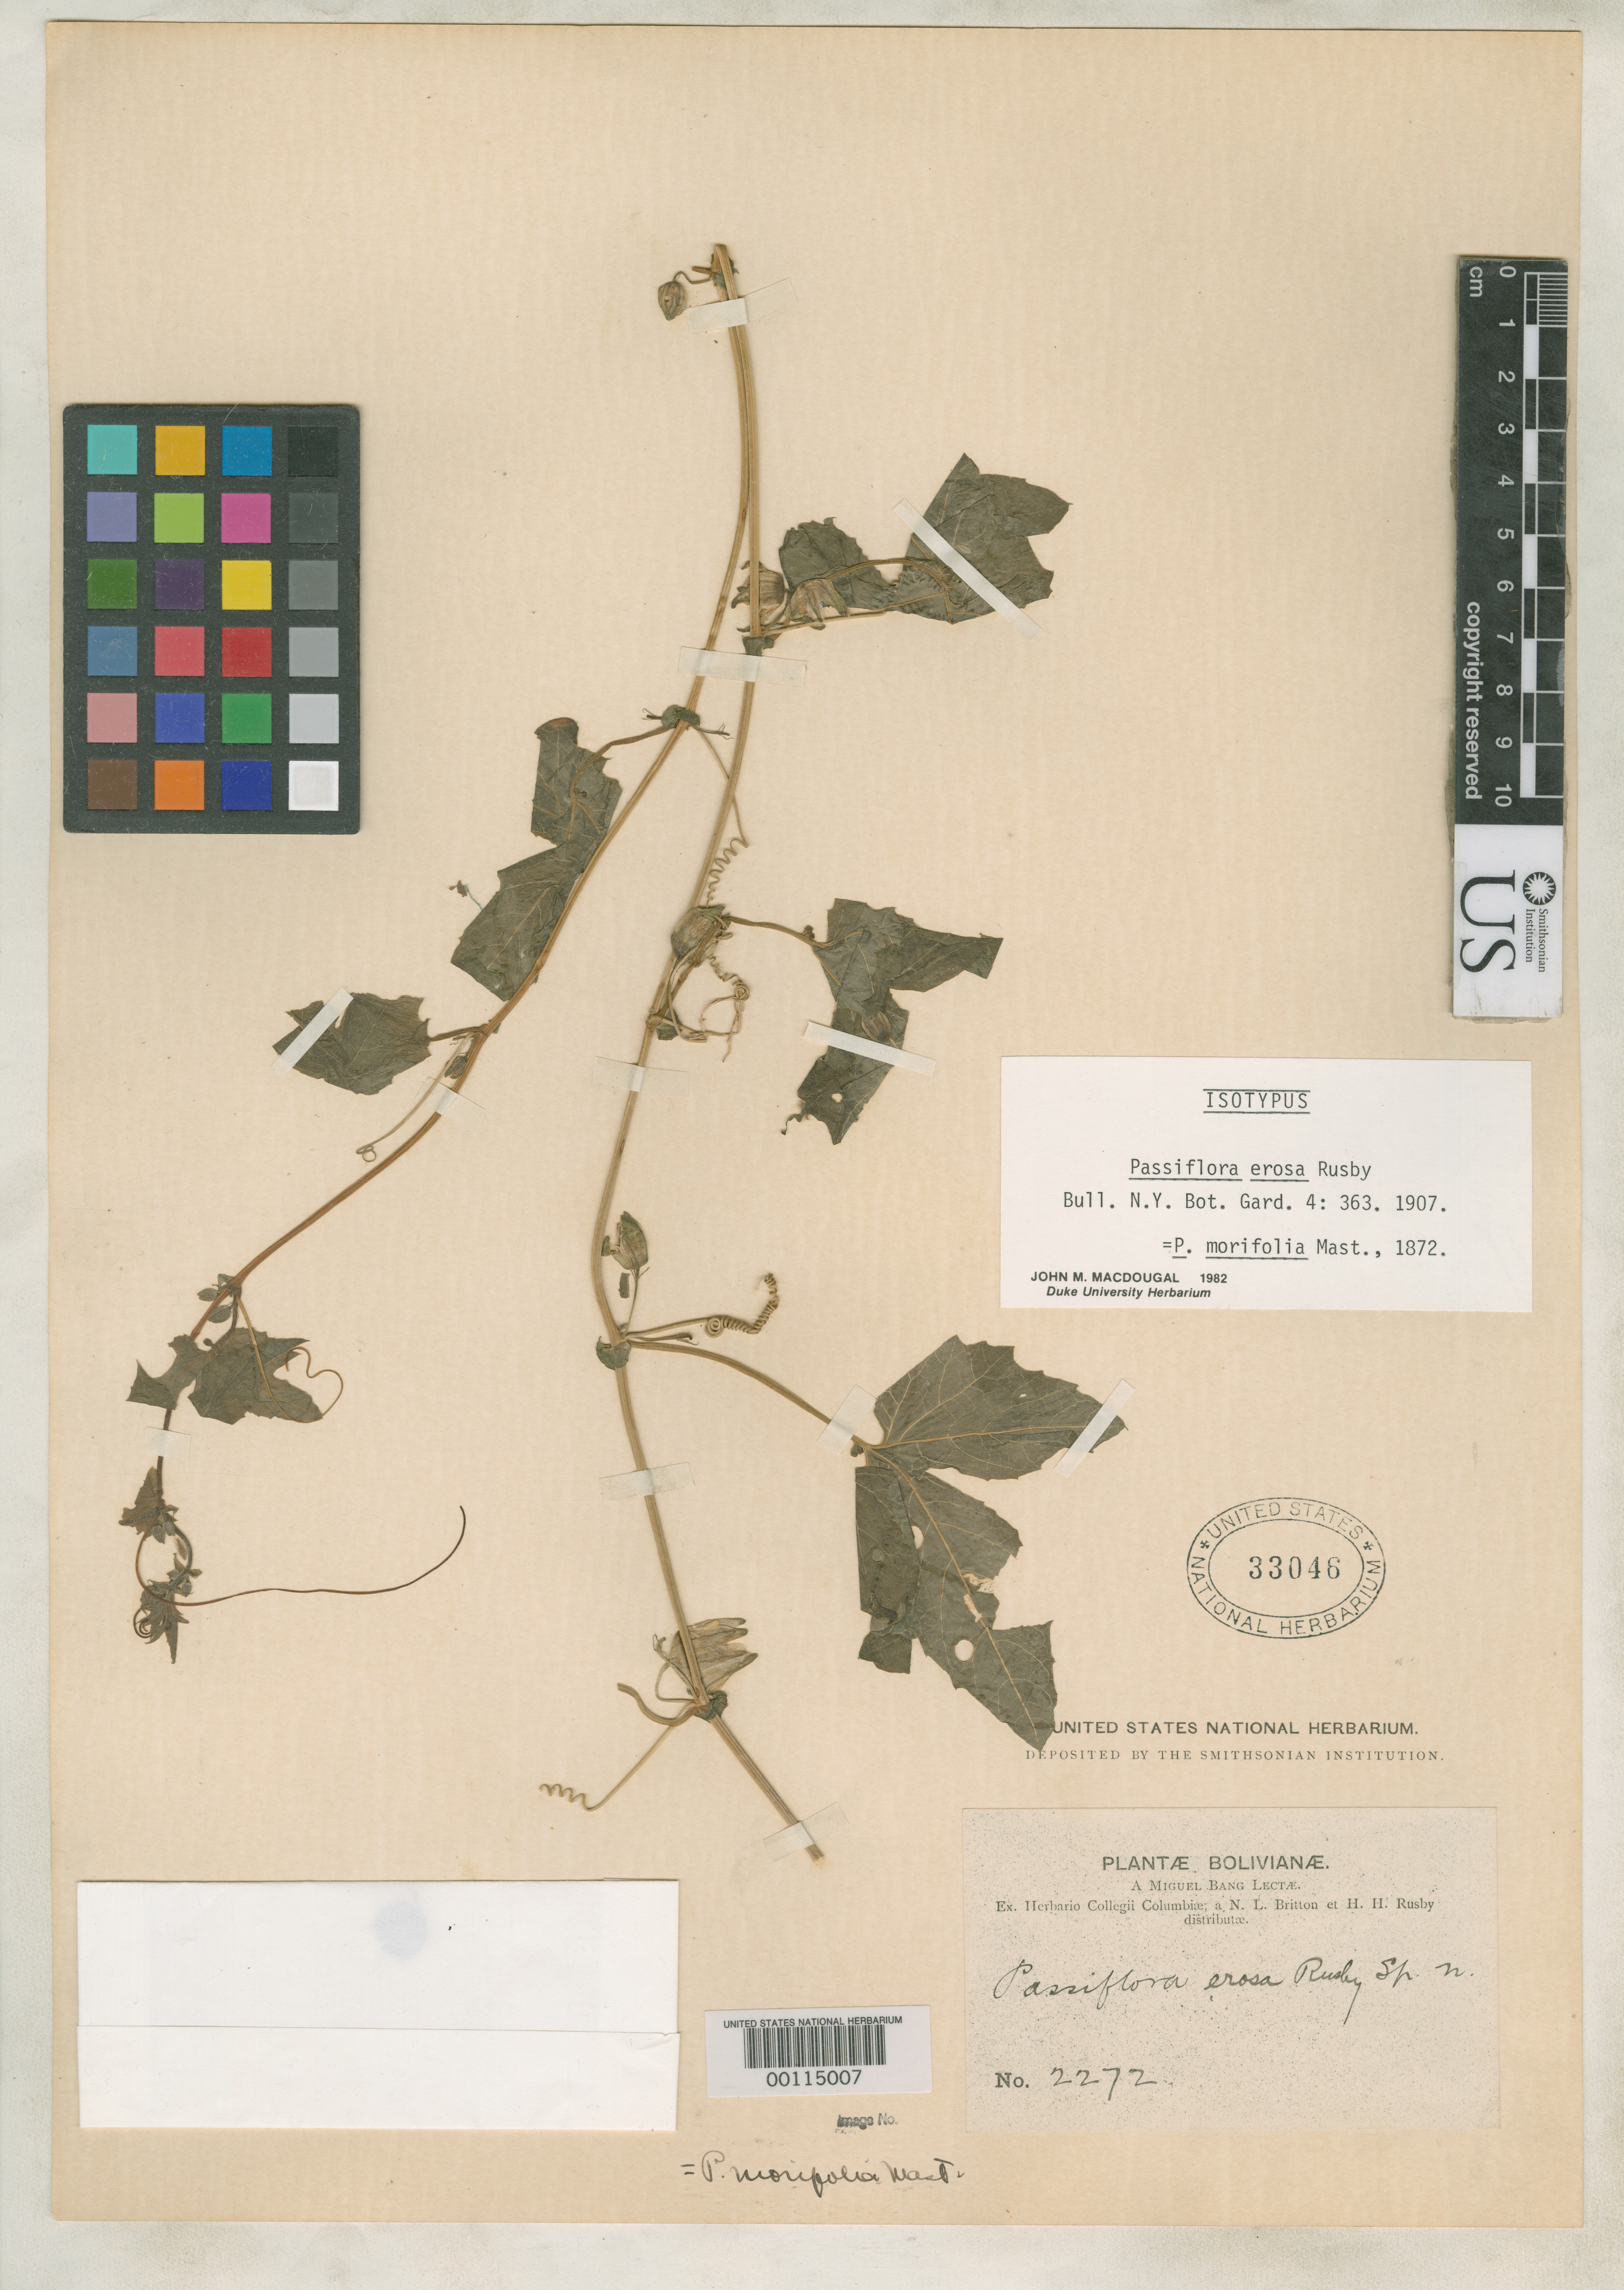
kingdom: Plantae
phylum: Tracheophyta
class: Magnoliopsida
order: Malpighiales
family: Passifloraceae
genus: Passiflora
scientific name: Passiflora erosa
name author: Rusby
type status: Isotype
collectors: M. Bang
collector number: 2272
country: Bolivia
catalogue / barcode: US 33046